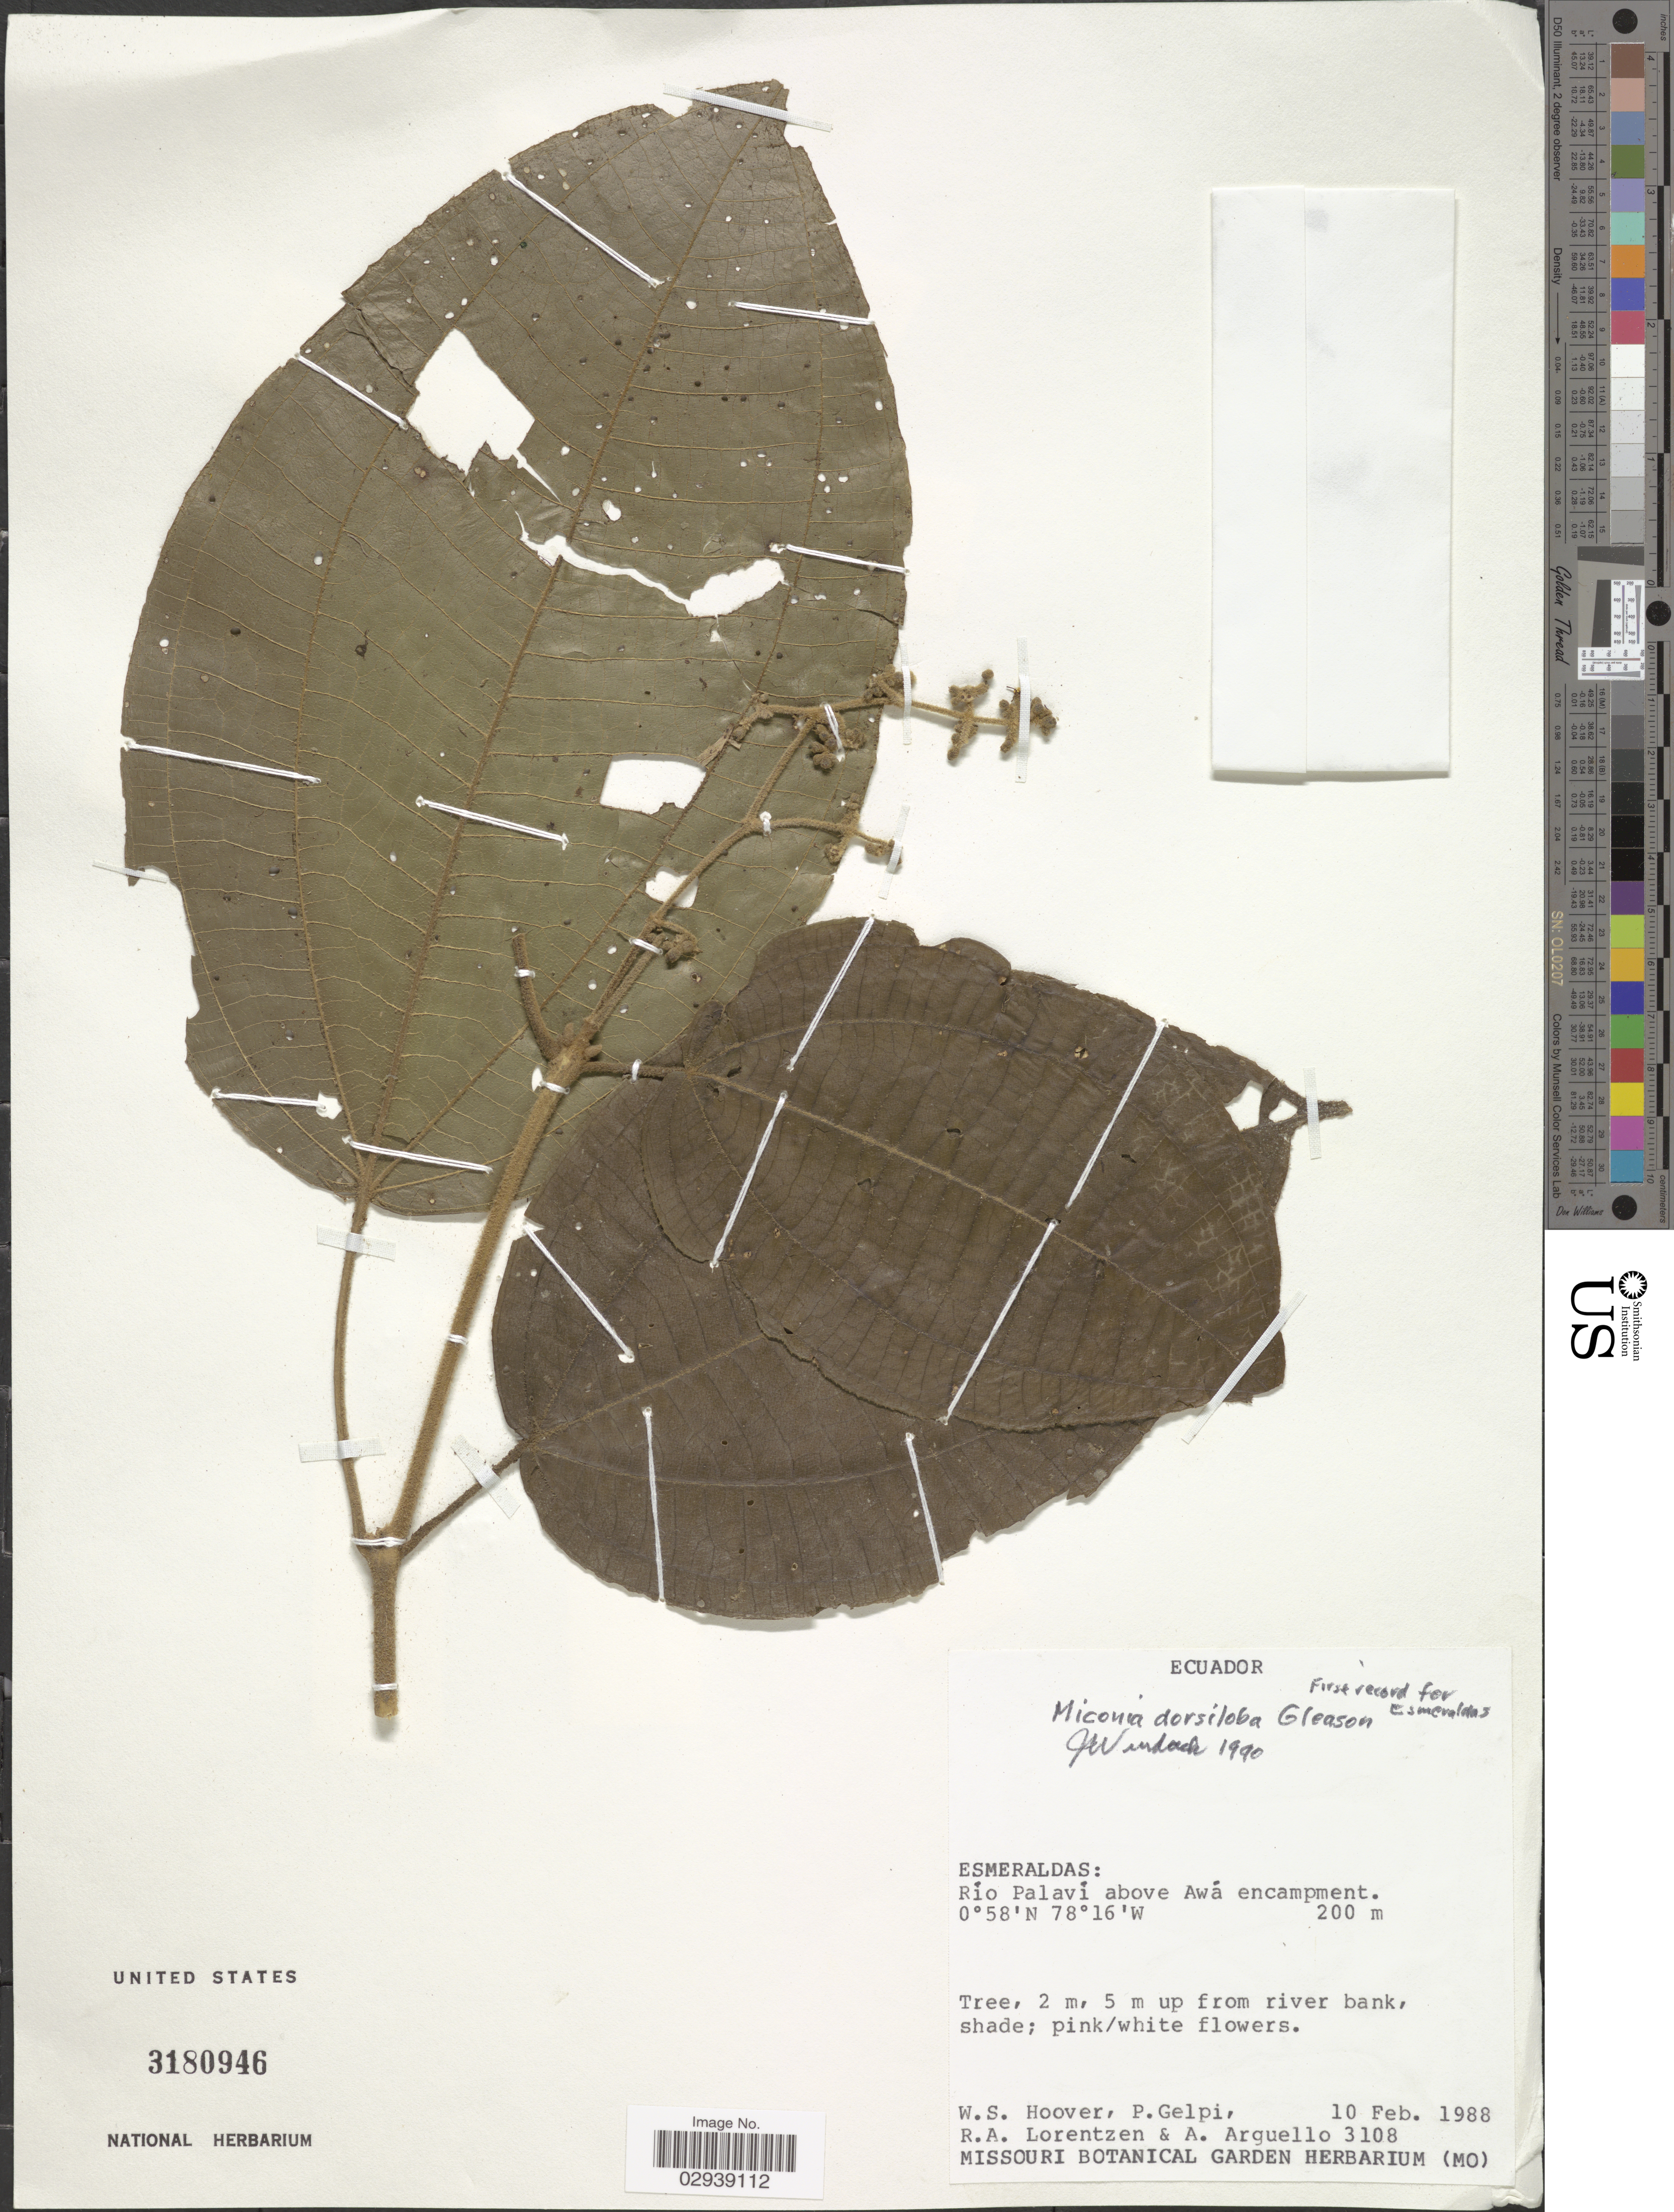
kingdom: Plantae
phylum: Tracheophyta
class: Magnoliopsida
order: Myrtales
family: Melastomataceae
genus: Miconia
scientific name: Miconia dorsiloba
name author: Gleason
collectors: W. S. Hoover, P. Gelpi, R. Lorentzen & A. Arguello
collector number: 3108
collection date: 1988-03-10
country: Ecuador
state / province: Esmeraldas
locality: Río Palaví abvoe Awá encampment.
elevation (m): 200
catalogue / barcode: US 3180946